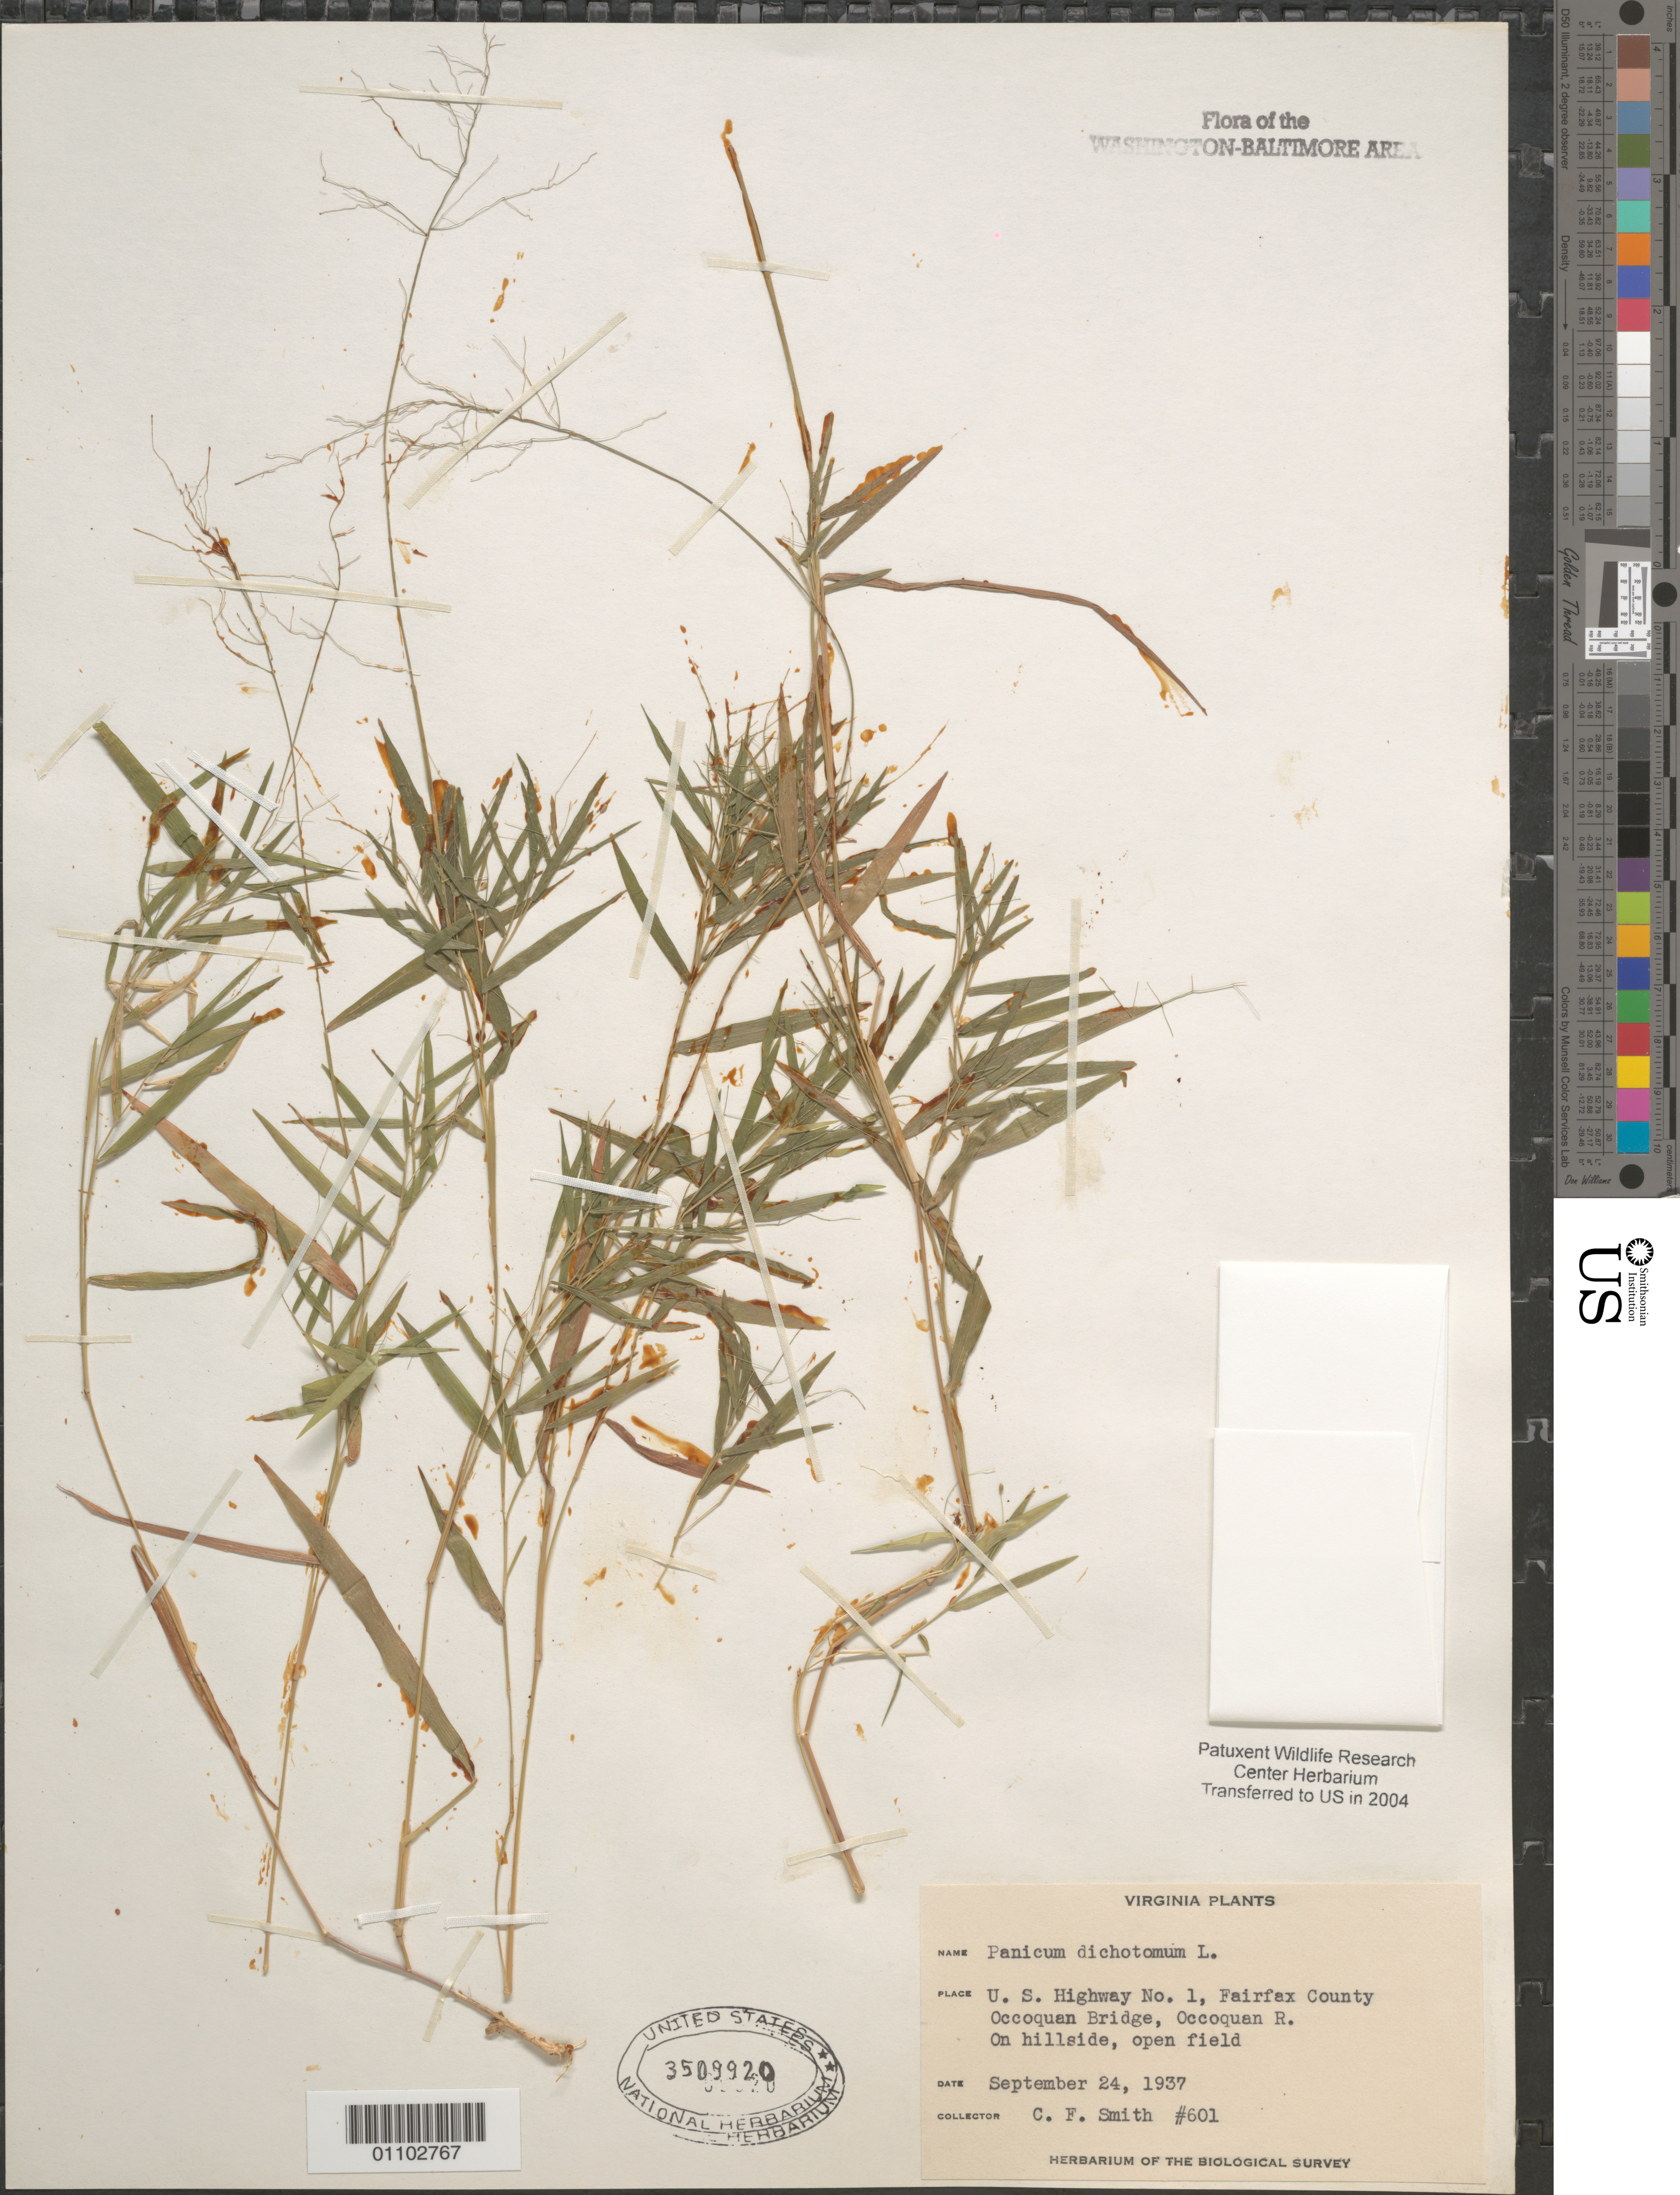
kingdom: Plantae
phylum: Tracheophyta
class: Liliopsida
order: Poales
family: Poaceae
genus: Panicum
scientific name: Panicum dichotomum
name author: L.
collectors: C. F. Smith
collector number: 601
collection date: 1937-09-24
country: United States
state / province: Virginia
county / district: Fairfax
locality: U.S. Highway No. 1, Occoquan Bridge, Occoquan R.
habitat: On hillside, open field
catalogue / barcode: US 3509920